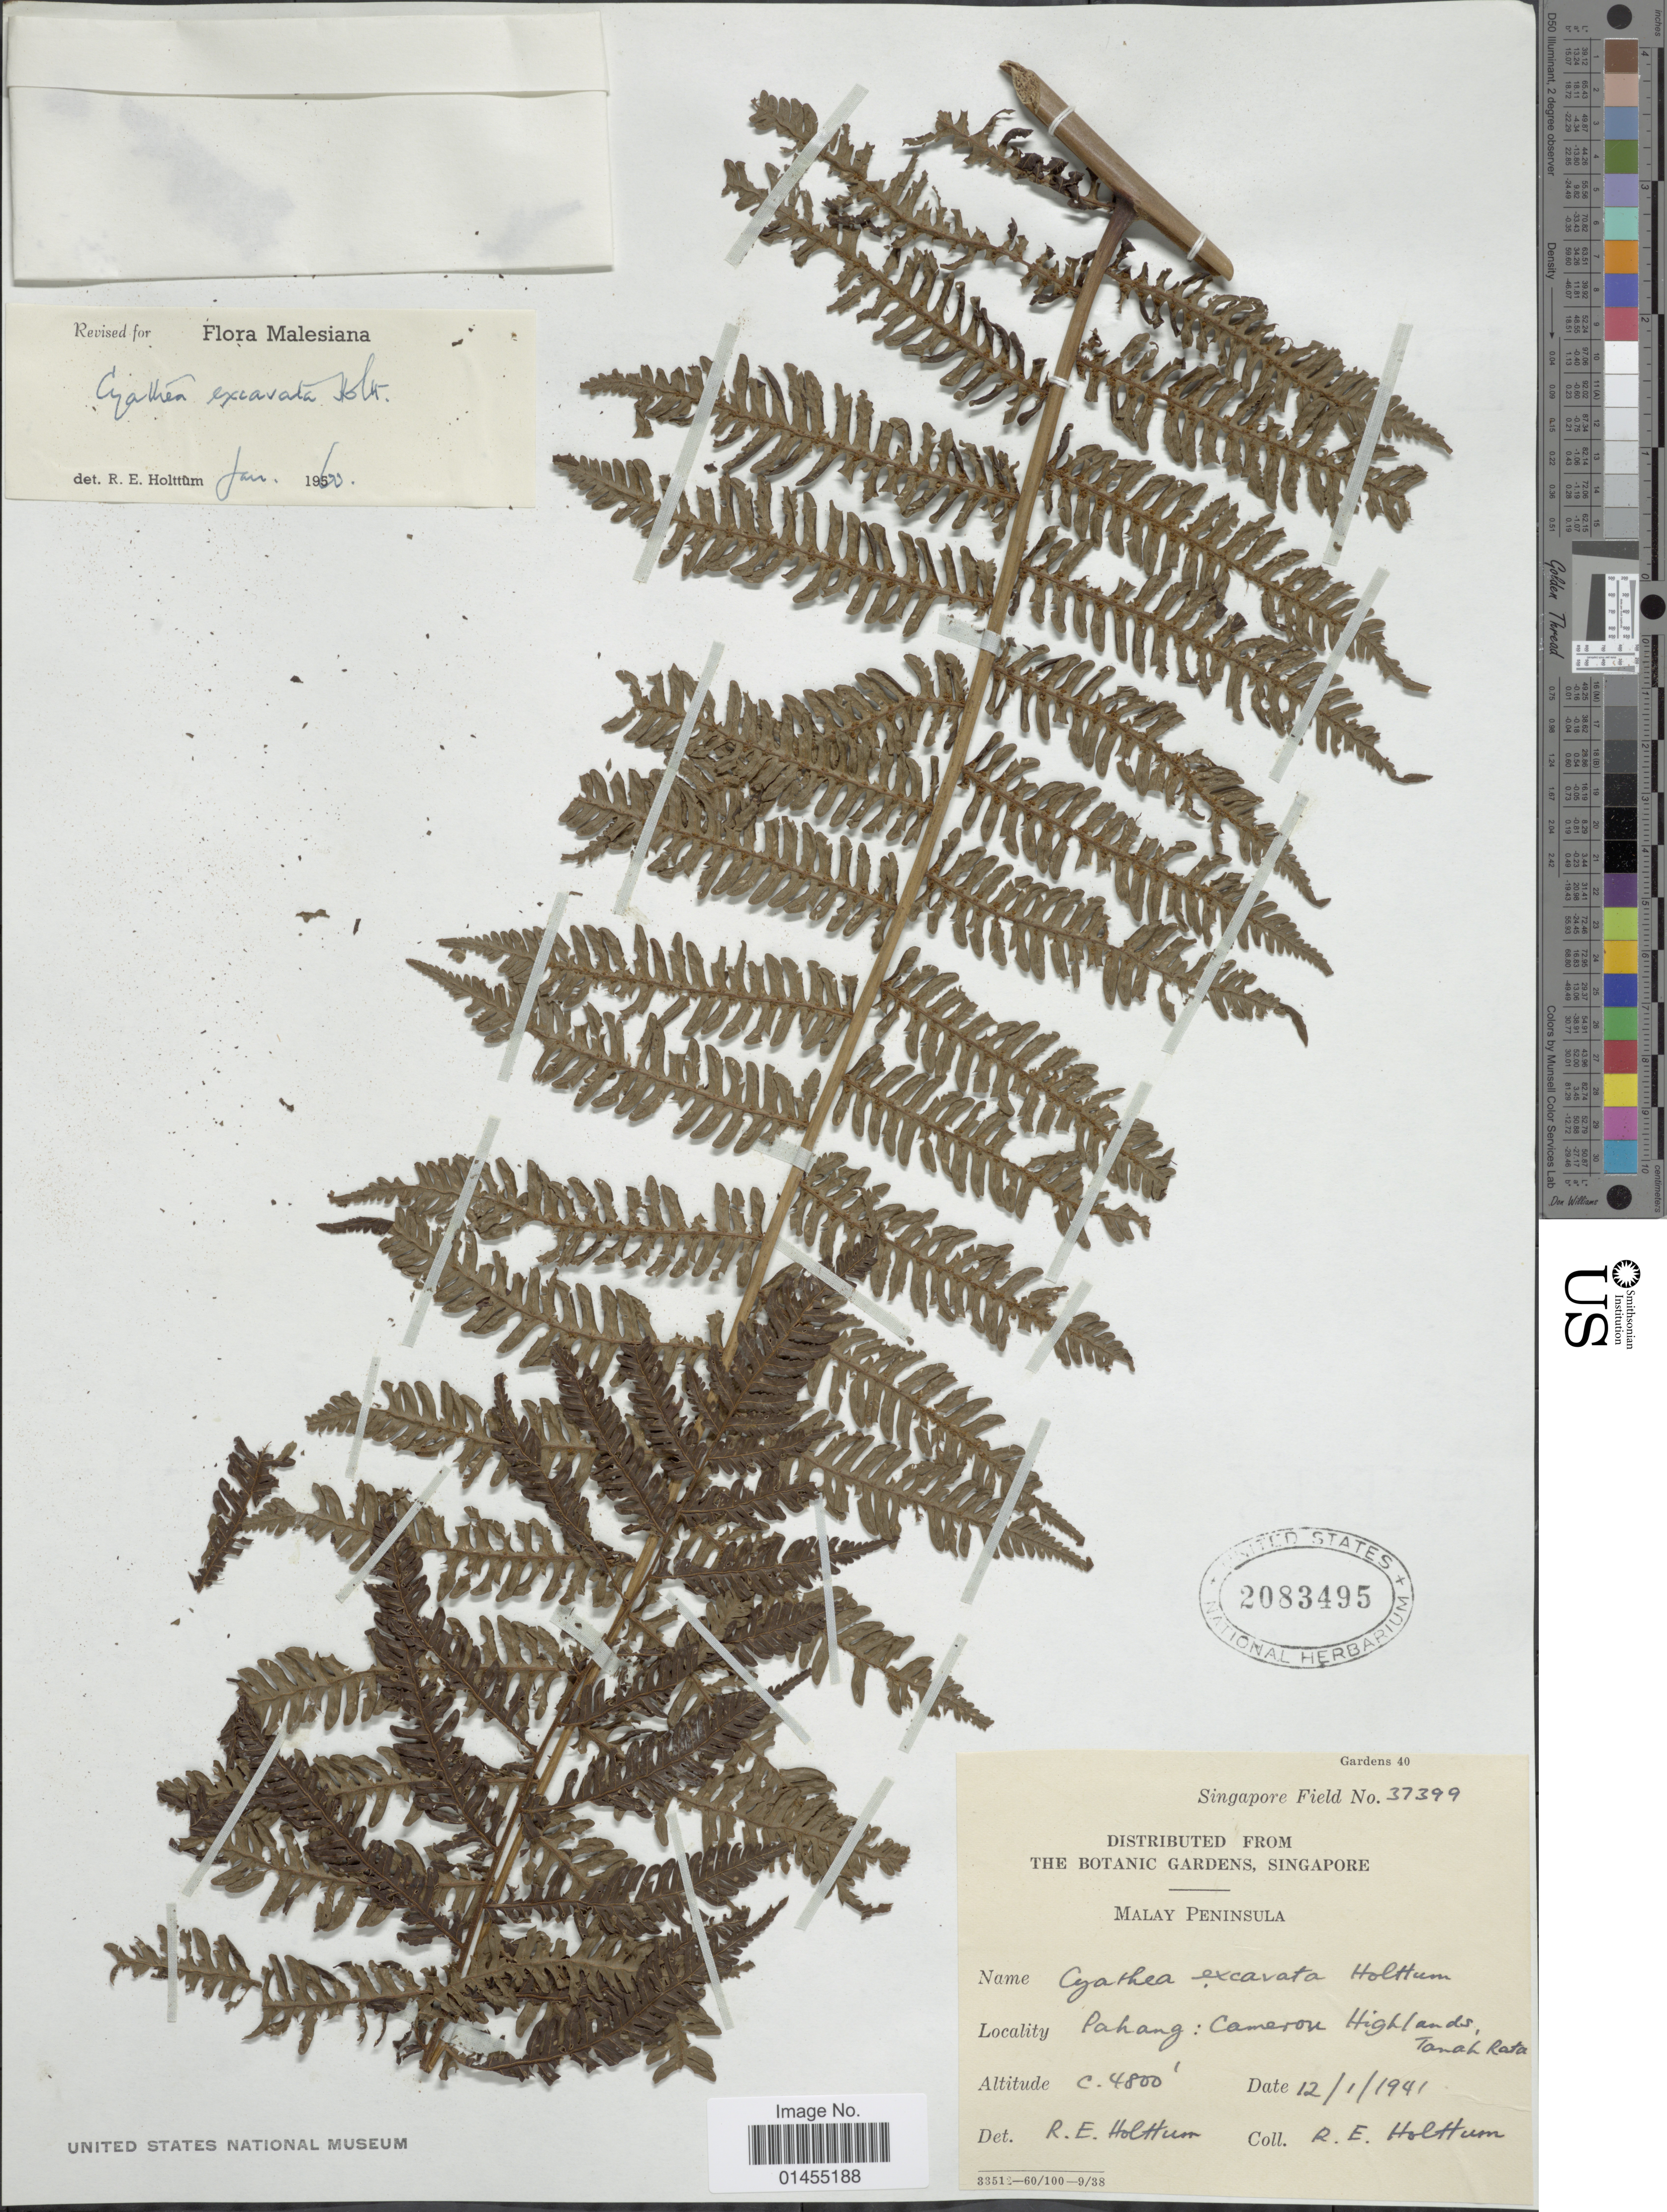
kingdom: Plantae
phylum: Tracheophyta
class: Polypodiopsida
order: Cyatheales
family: Cyatheaceae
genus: Alsophila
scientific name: Alsophila excavata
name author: (Holttum) R.M. Tryon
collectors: R. E. Holttum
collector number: Singapore Field 37399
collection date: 1941-01-12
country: Malaysia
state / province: Pahang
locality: Malay Peninsula, Cameron Highlands.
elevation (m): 1463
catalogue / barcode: US 2083495